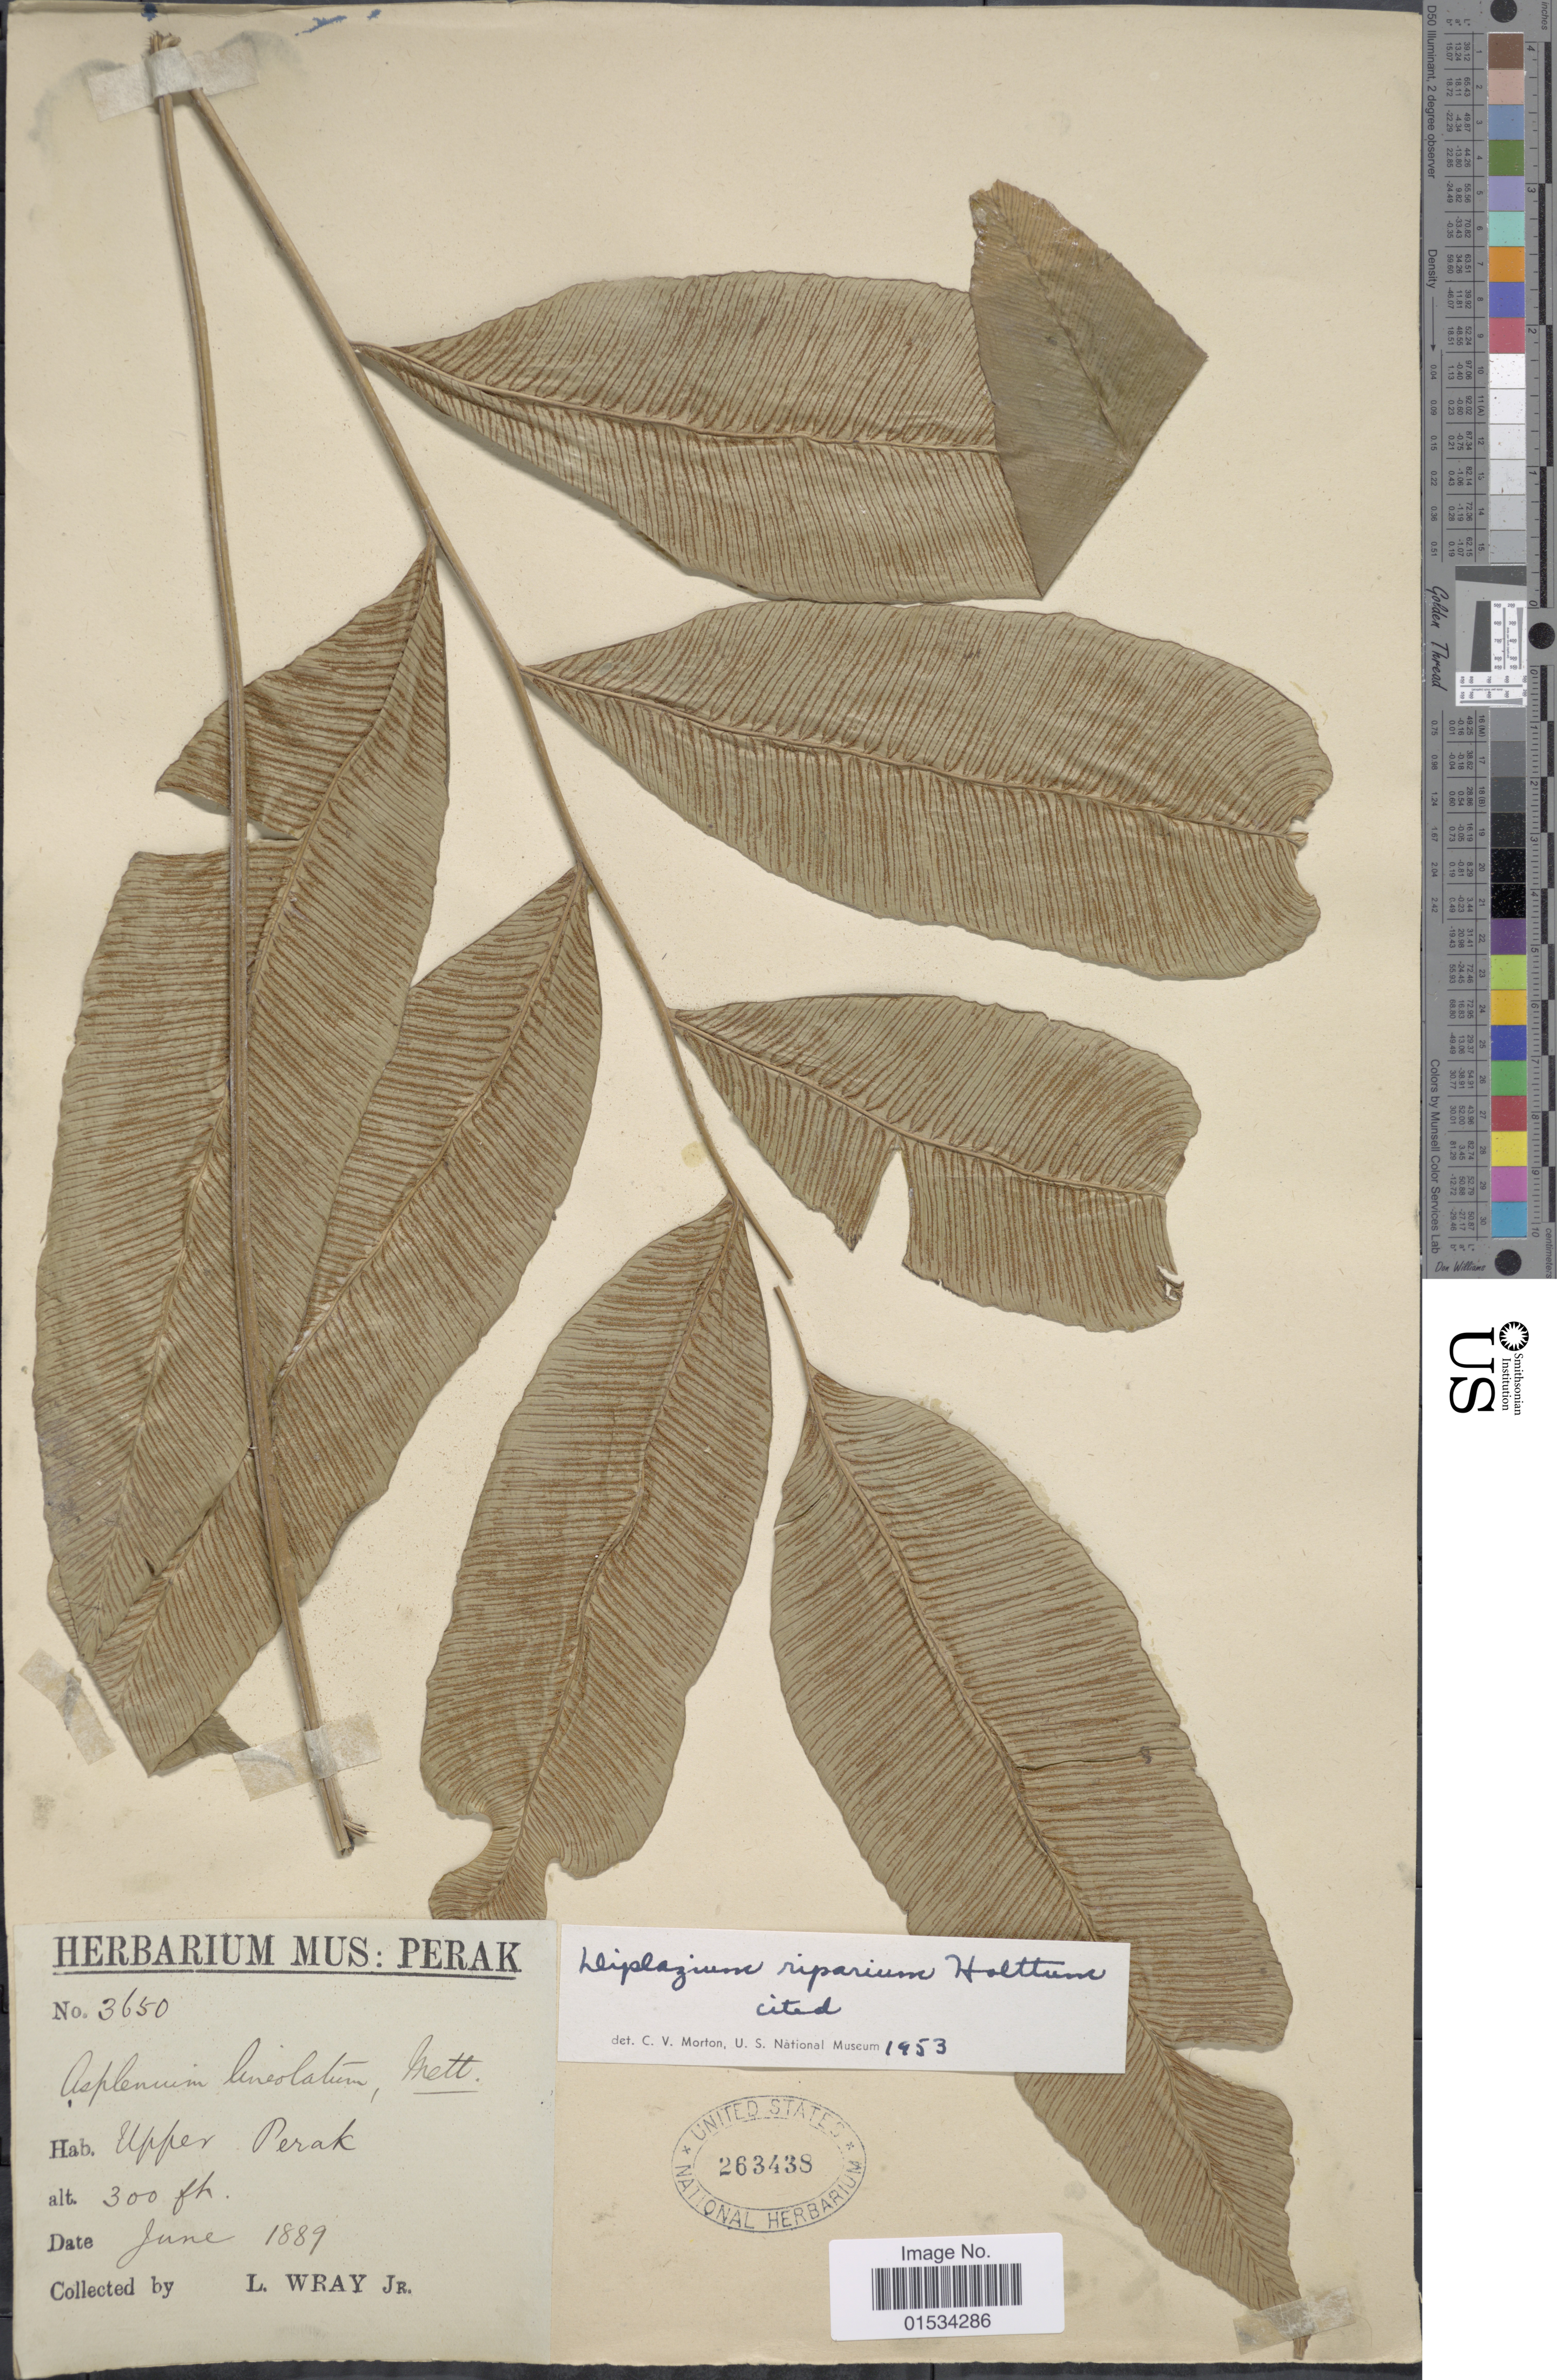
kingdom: Plantae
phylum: Tracheophyta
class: Polypodiopsida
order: Polypodiales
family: Athyriaceae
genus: Diplazium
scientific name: Diplazium riparium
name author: Holttum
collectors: L. Wray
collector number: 3650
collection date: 1889-06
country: Malaysia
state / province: Perak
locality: Upper Perak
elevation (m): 91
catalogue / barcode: US 263438